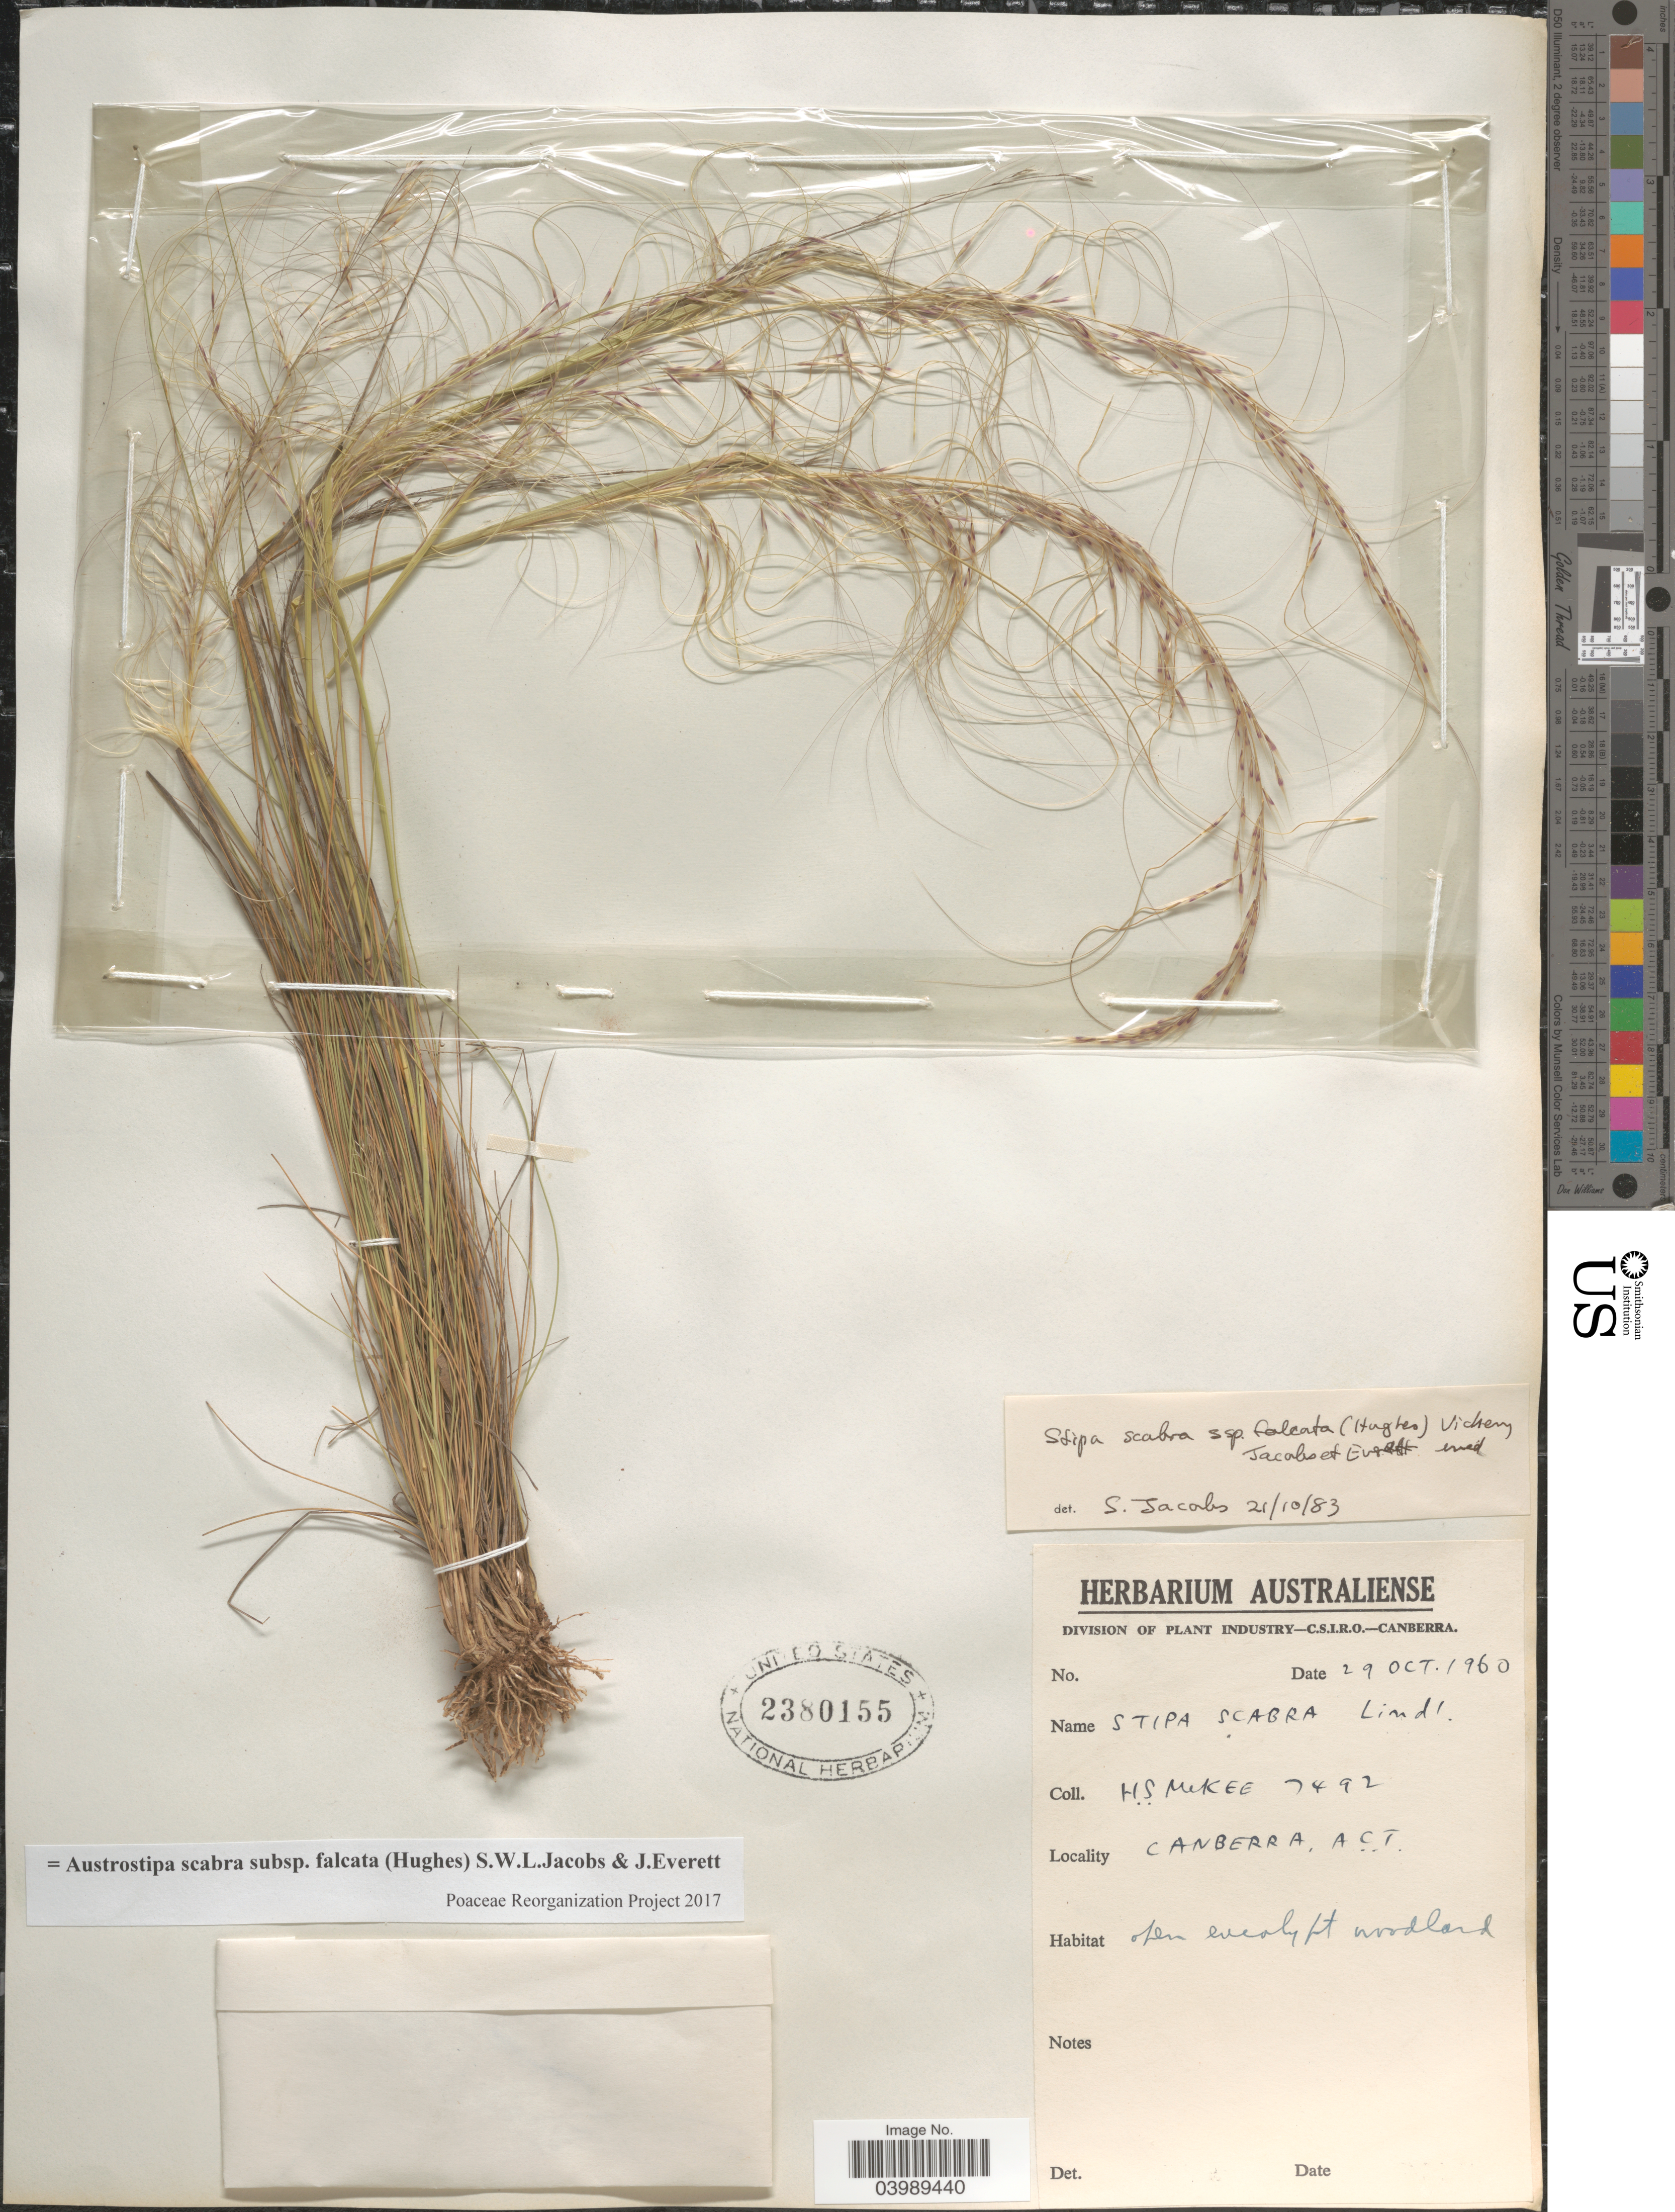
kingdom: Plantae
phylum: Tracheophyta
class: Liliopsida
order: Poales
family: Poaceae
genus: Austrostipa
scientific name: Austrostipa scabra subsp. falcata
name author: (Hughes) S.W.L. Jacobs & J. Everett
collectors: H. S. McKee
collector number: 7492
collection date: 1960-10-29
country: Australia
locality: Canberra, A.C.T.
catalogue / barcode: US 2380155